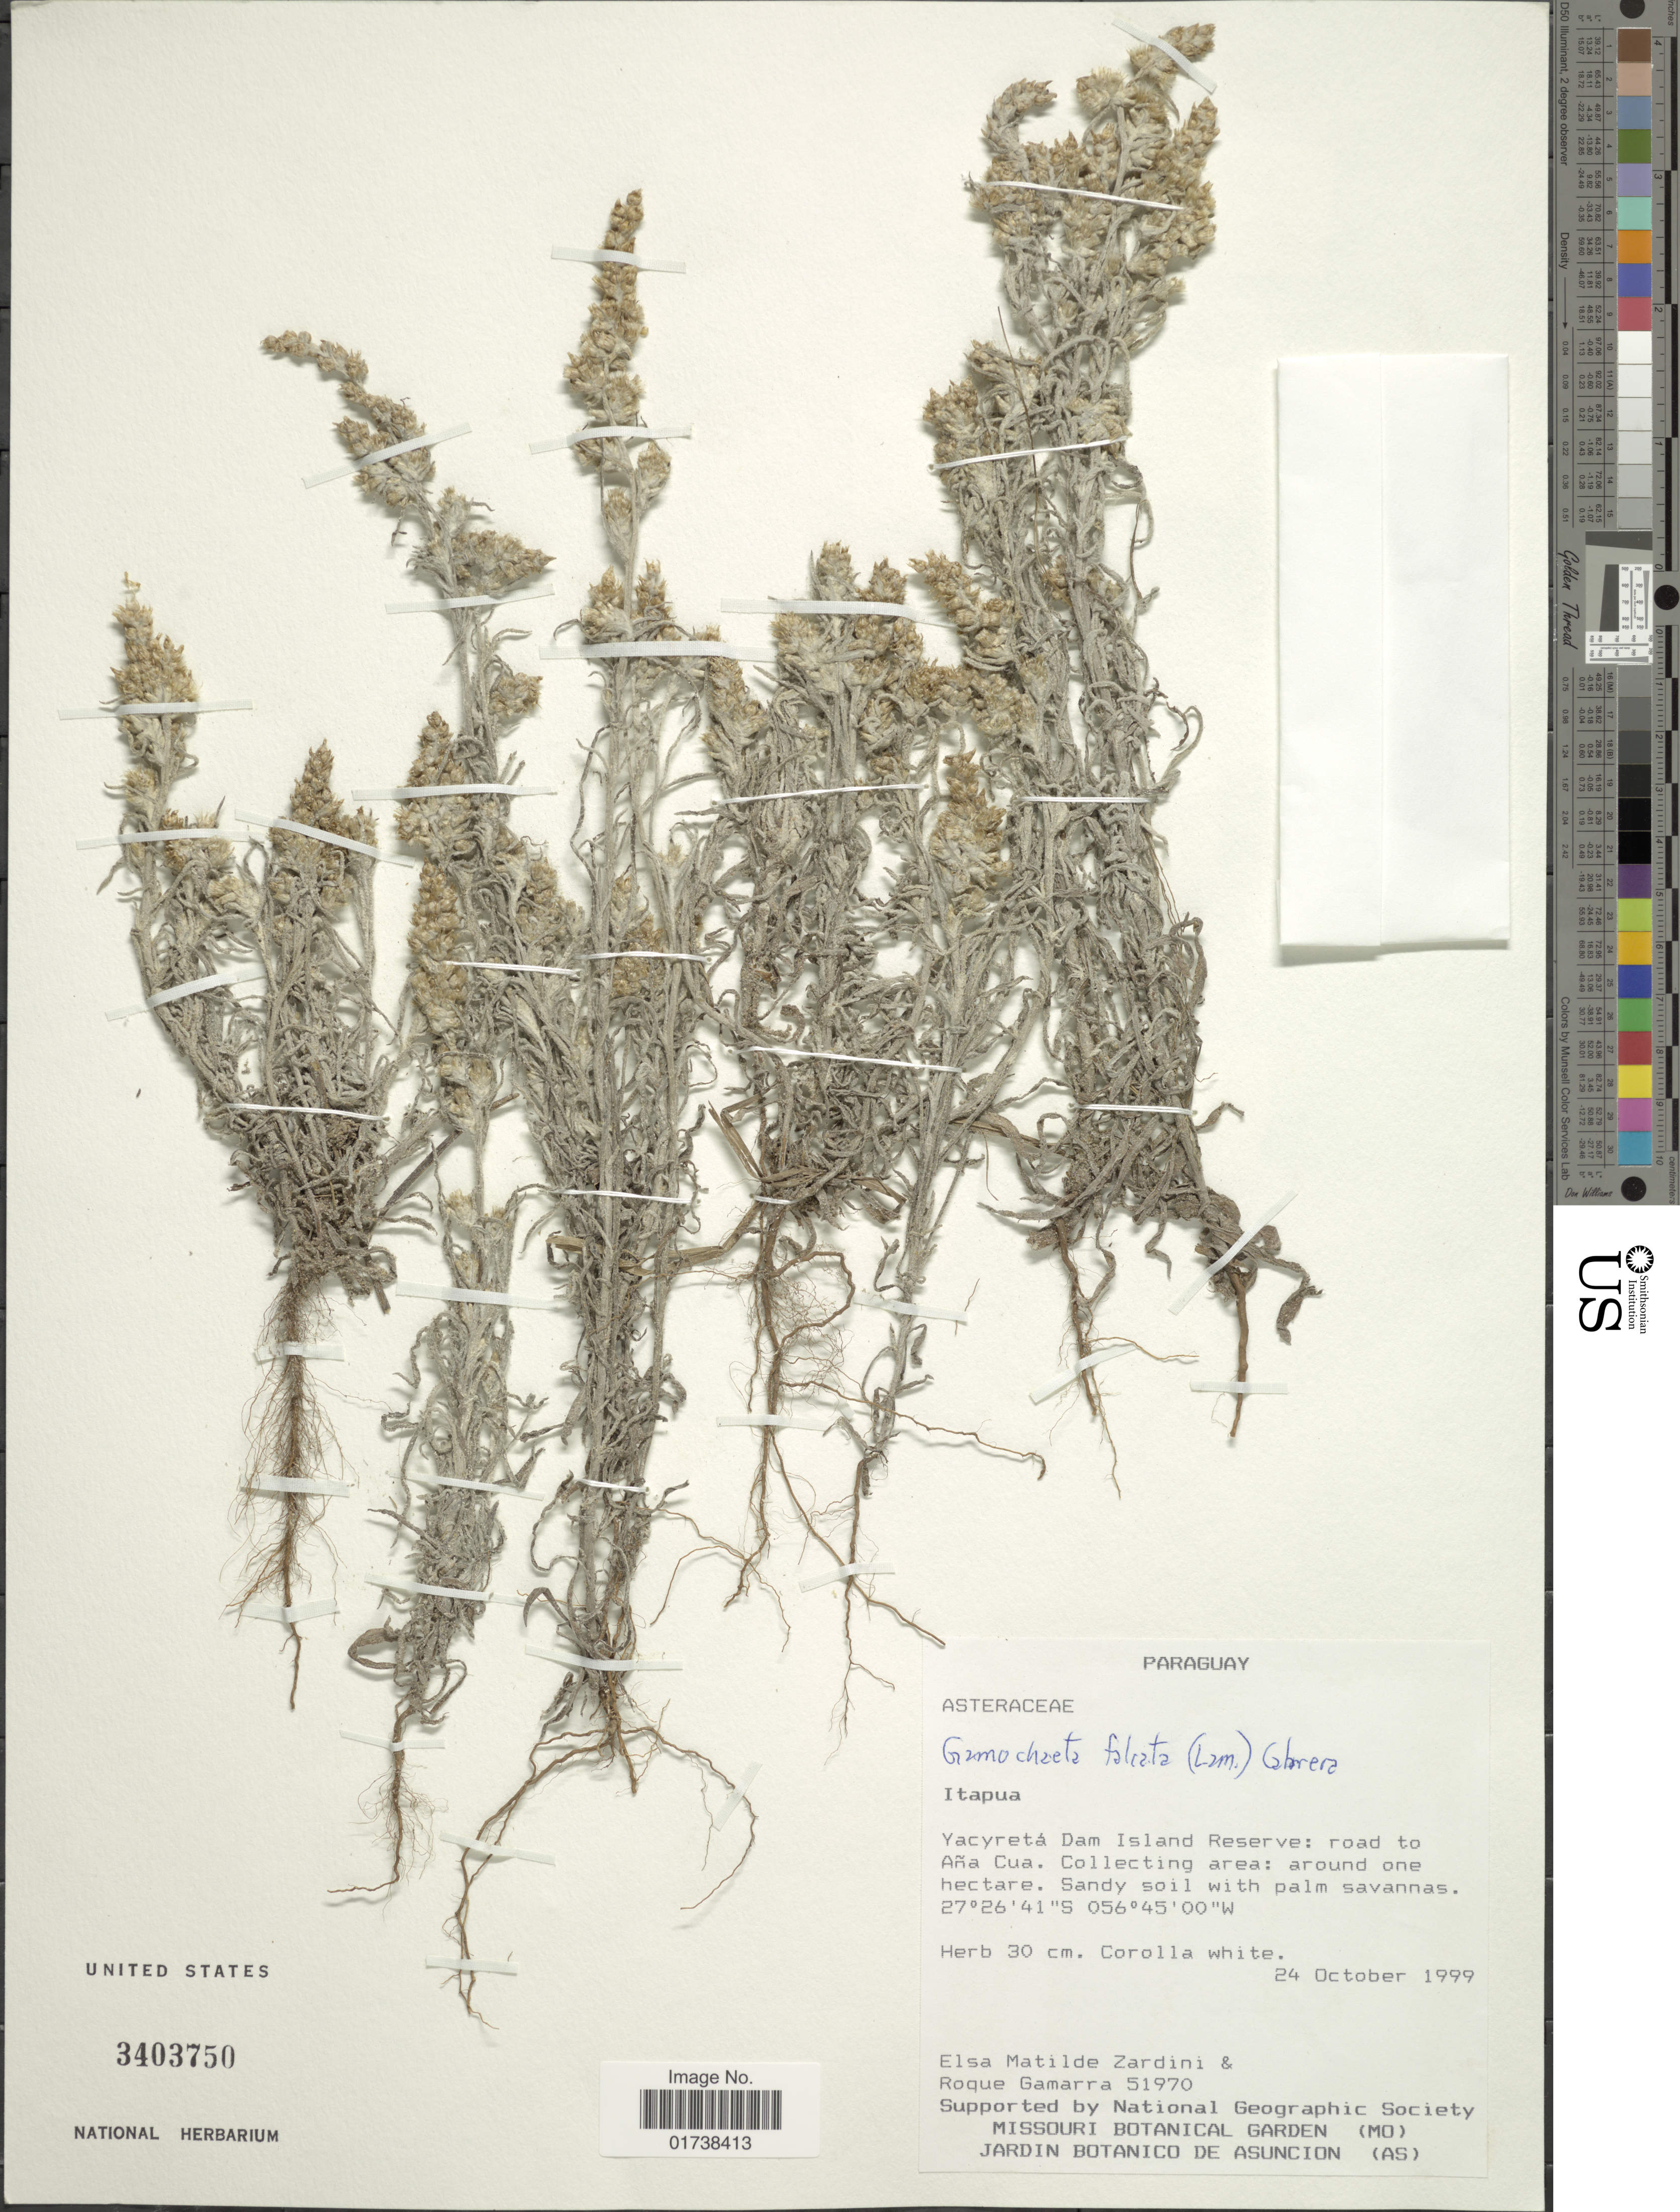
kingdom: Plantae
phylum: Tracheophyta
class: Magnoliopsida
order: Asterales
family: Asteraceae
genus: Gamochaeta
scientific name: Gamochaeta falcata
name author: (Lam.) Cabrera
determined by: Robinson, Harold E., (US)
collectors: E. M. Zardini & R. Gamarra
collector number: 51970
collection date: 1999-10-24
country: Paraguay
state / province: Itapua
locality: Yacyreta Dam Island Reserve: road to Ana Cua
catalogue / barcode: US 3403750